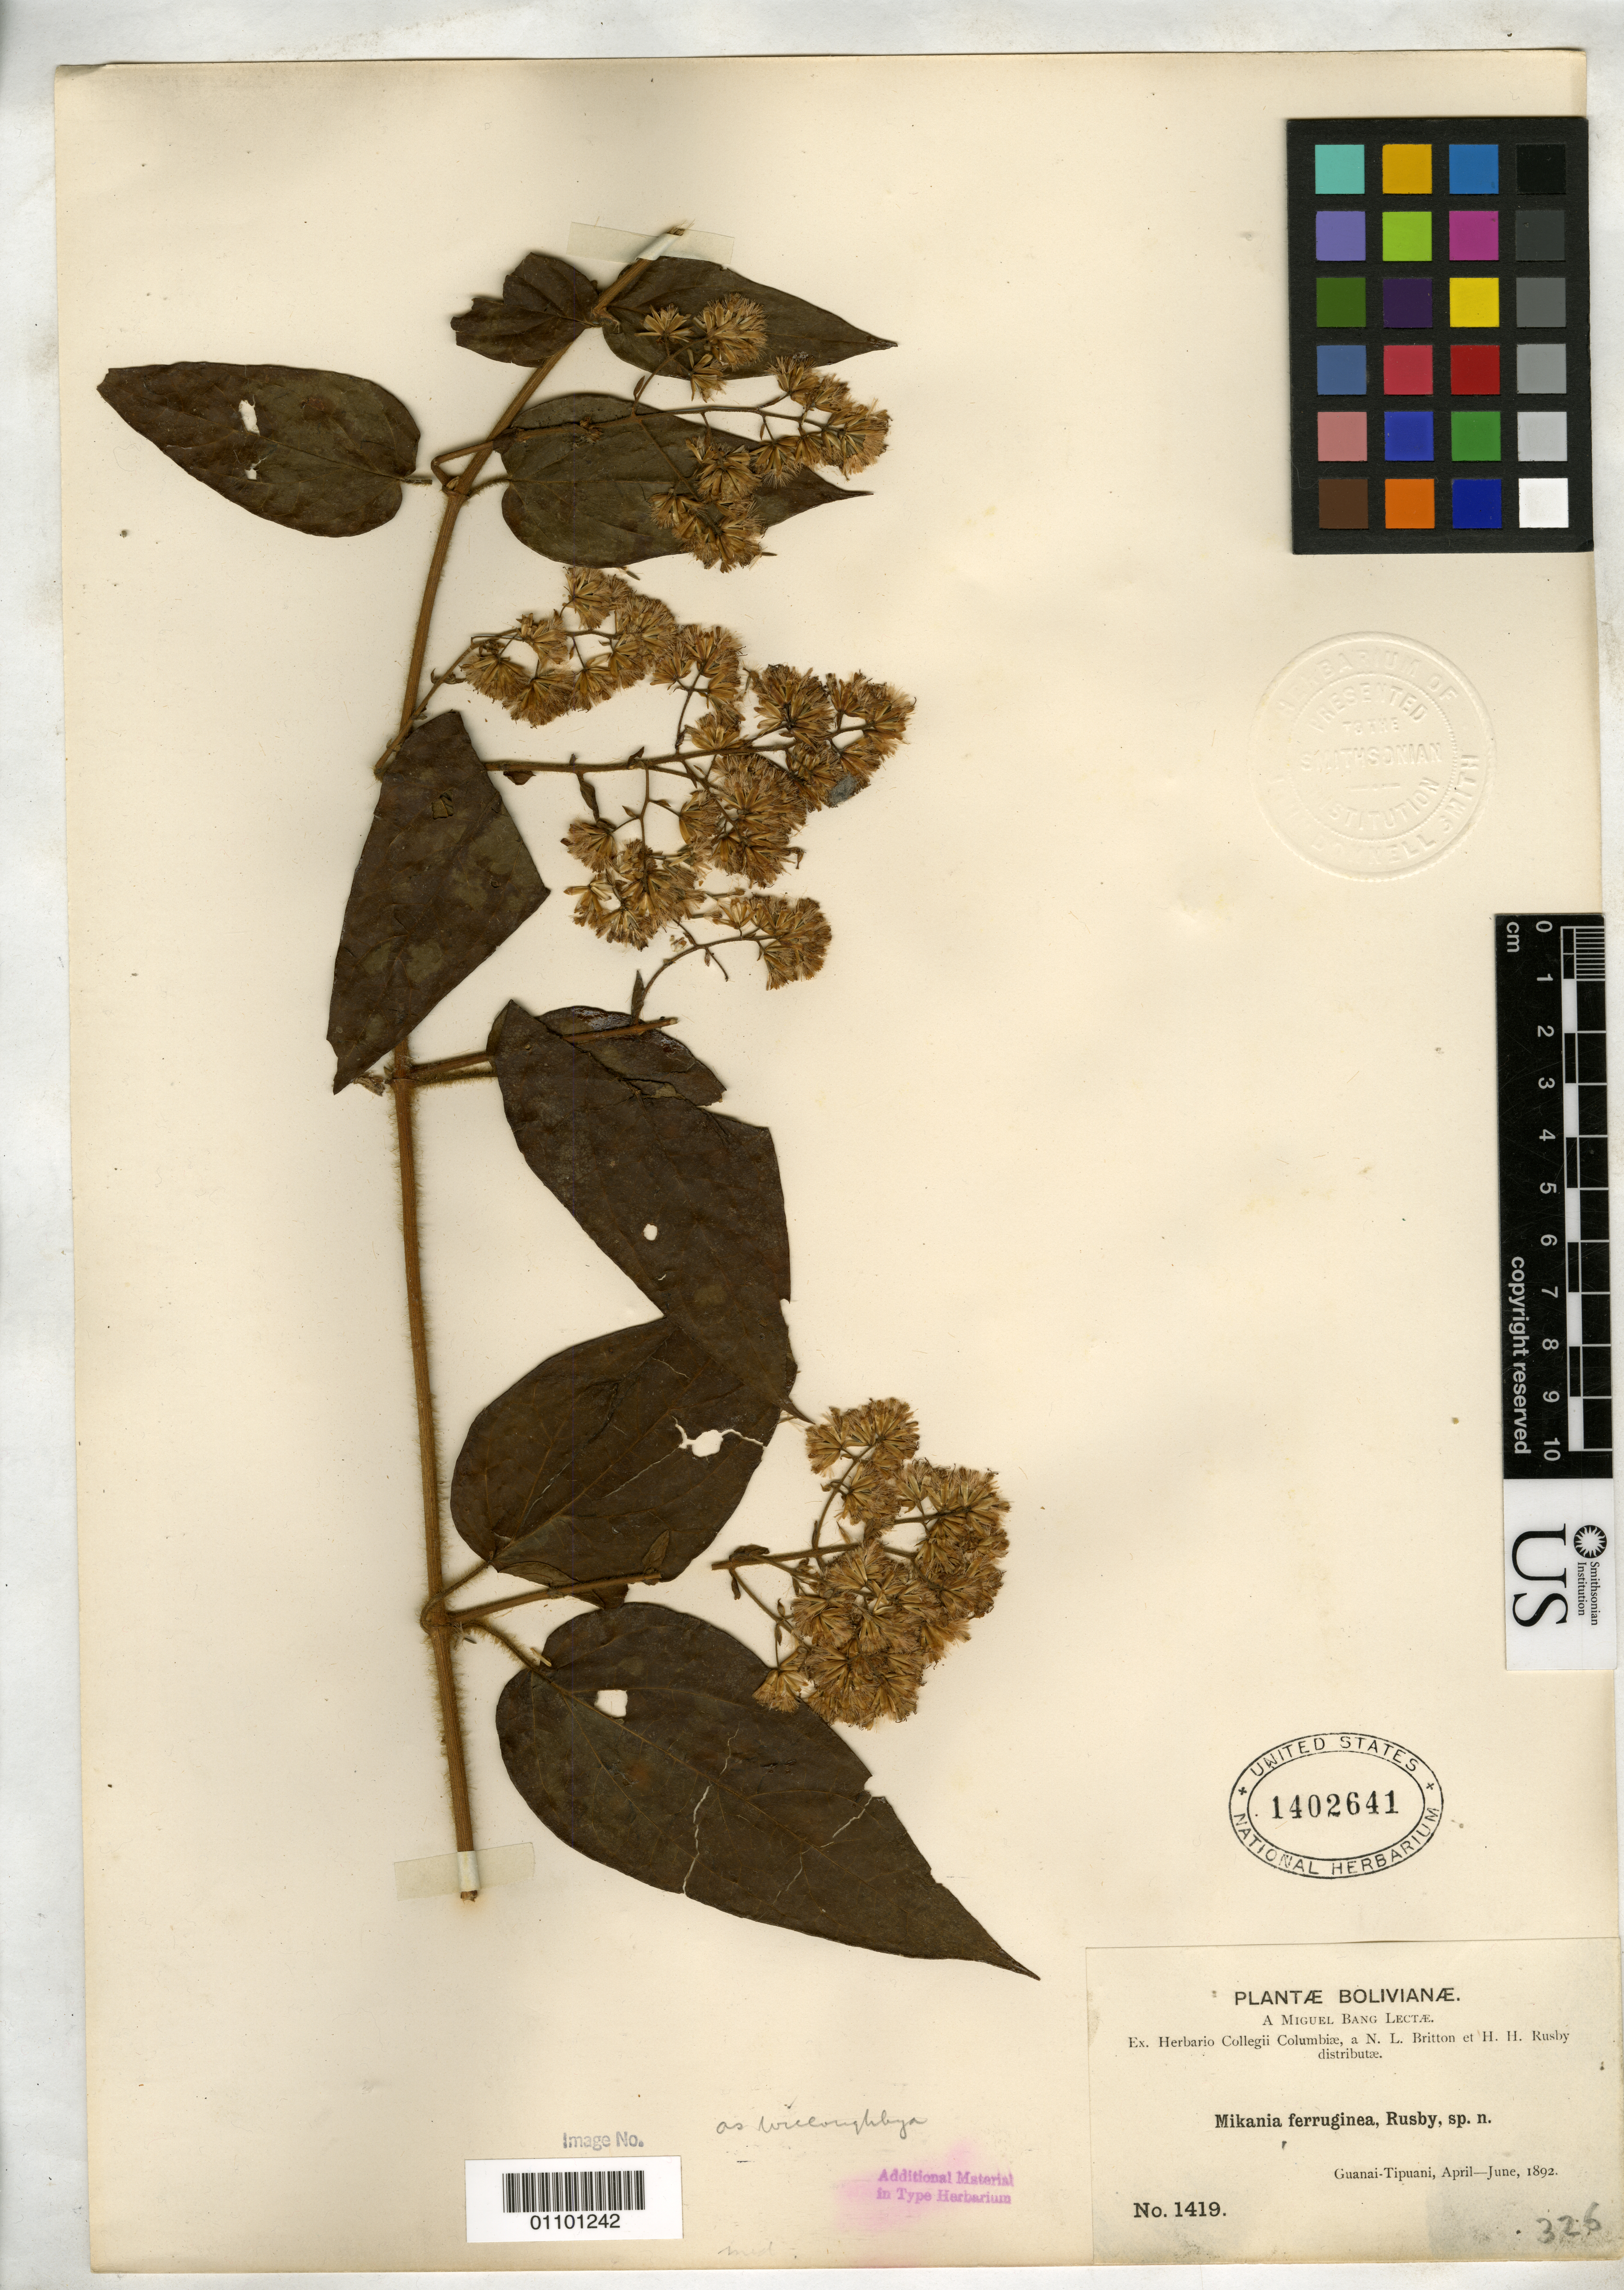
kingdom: Plantae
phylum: Tracheophyta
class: Magnoliopsida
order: Asterales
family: Asteraceae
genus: Willoughbya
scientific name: Willoughbya ferruginea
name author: Rusby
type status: Isotype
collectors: M. Bang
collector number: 1419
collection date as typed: Apr 1892 to -- Jun 1892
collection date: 1892-04/1892-06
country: Bolivia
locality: Between Guanai and Tipuani.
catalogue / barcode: US 1402641